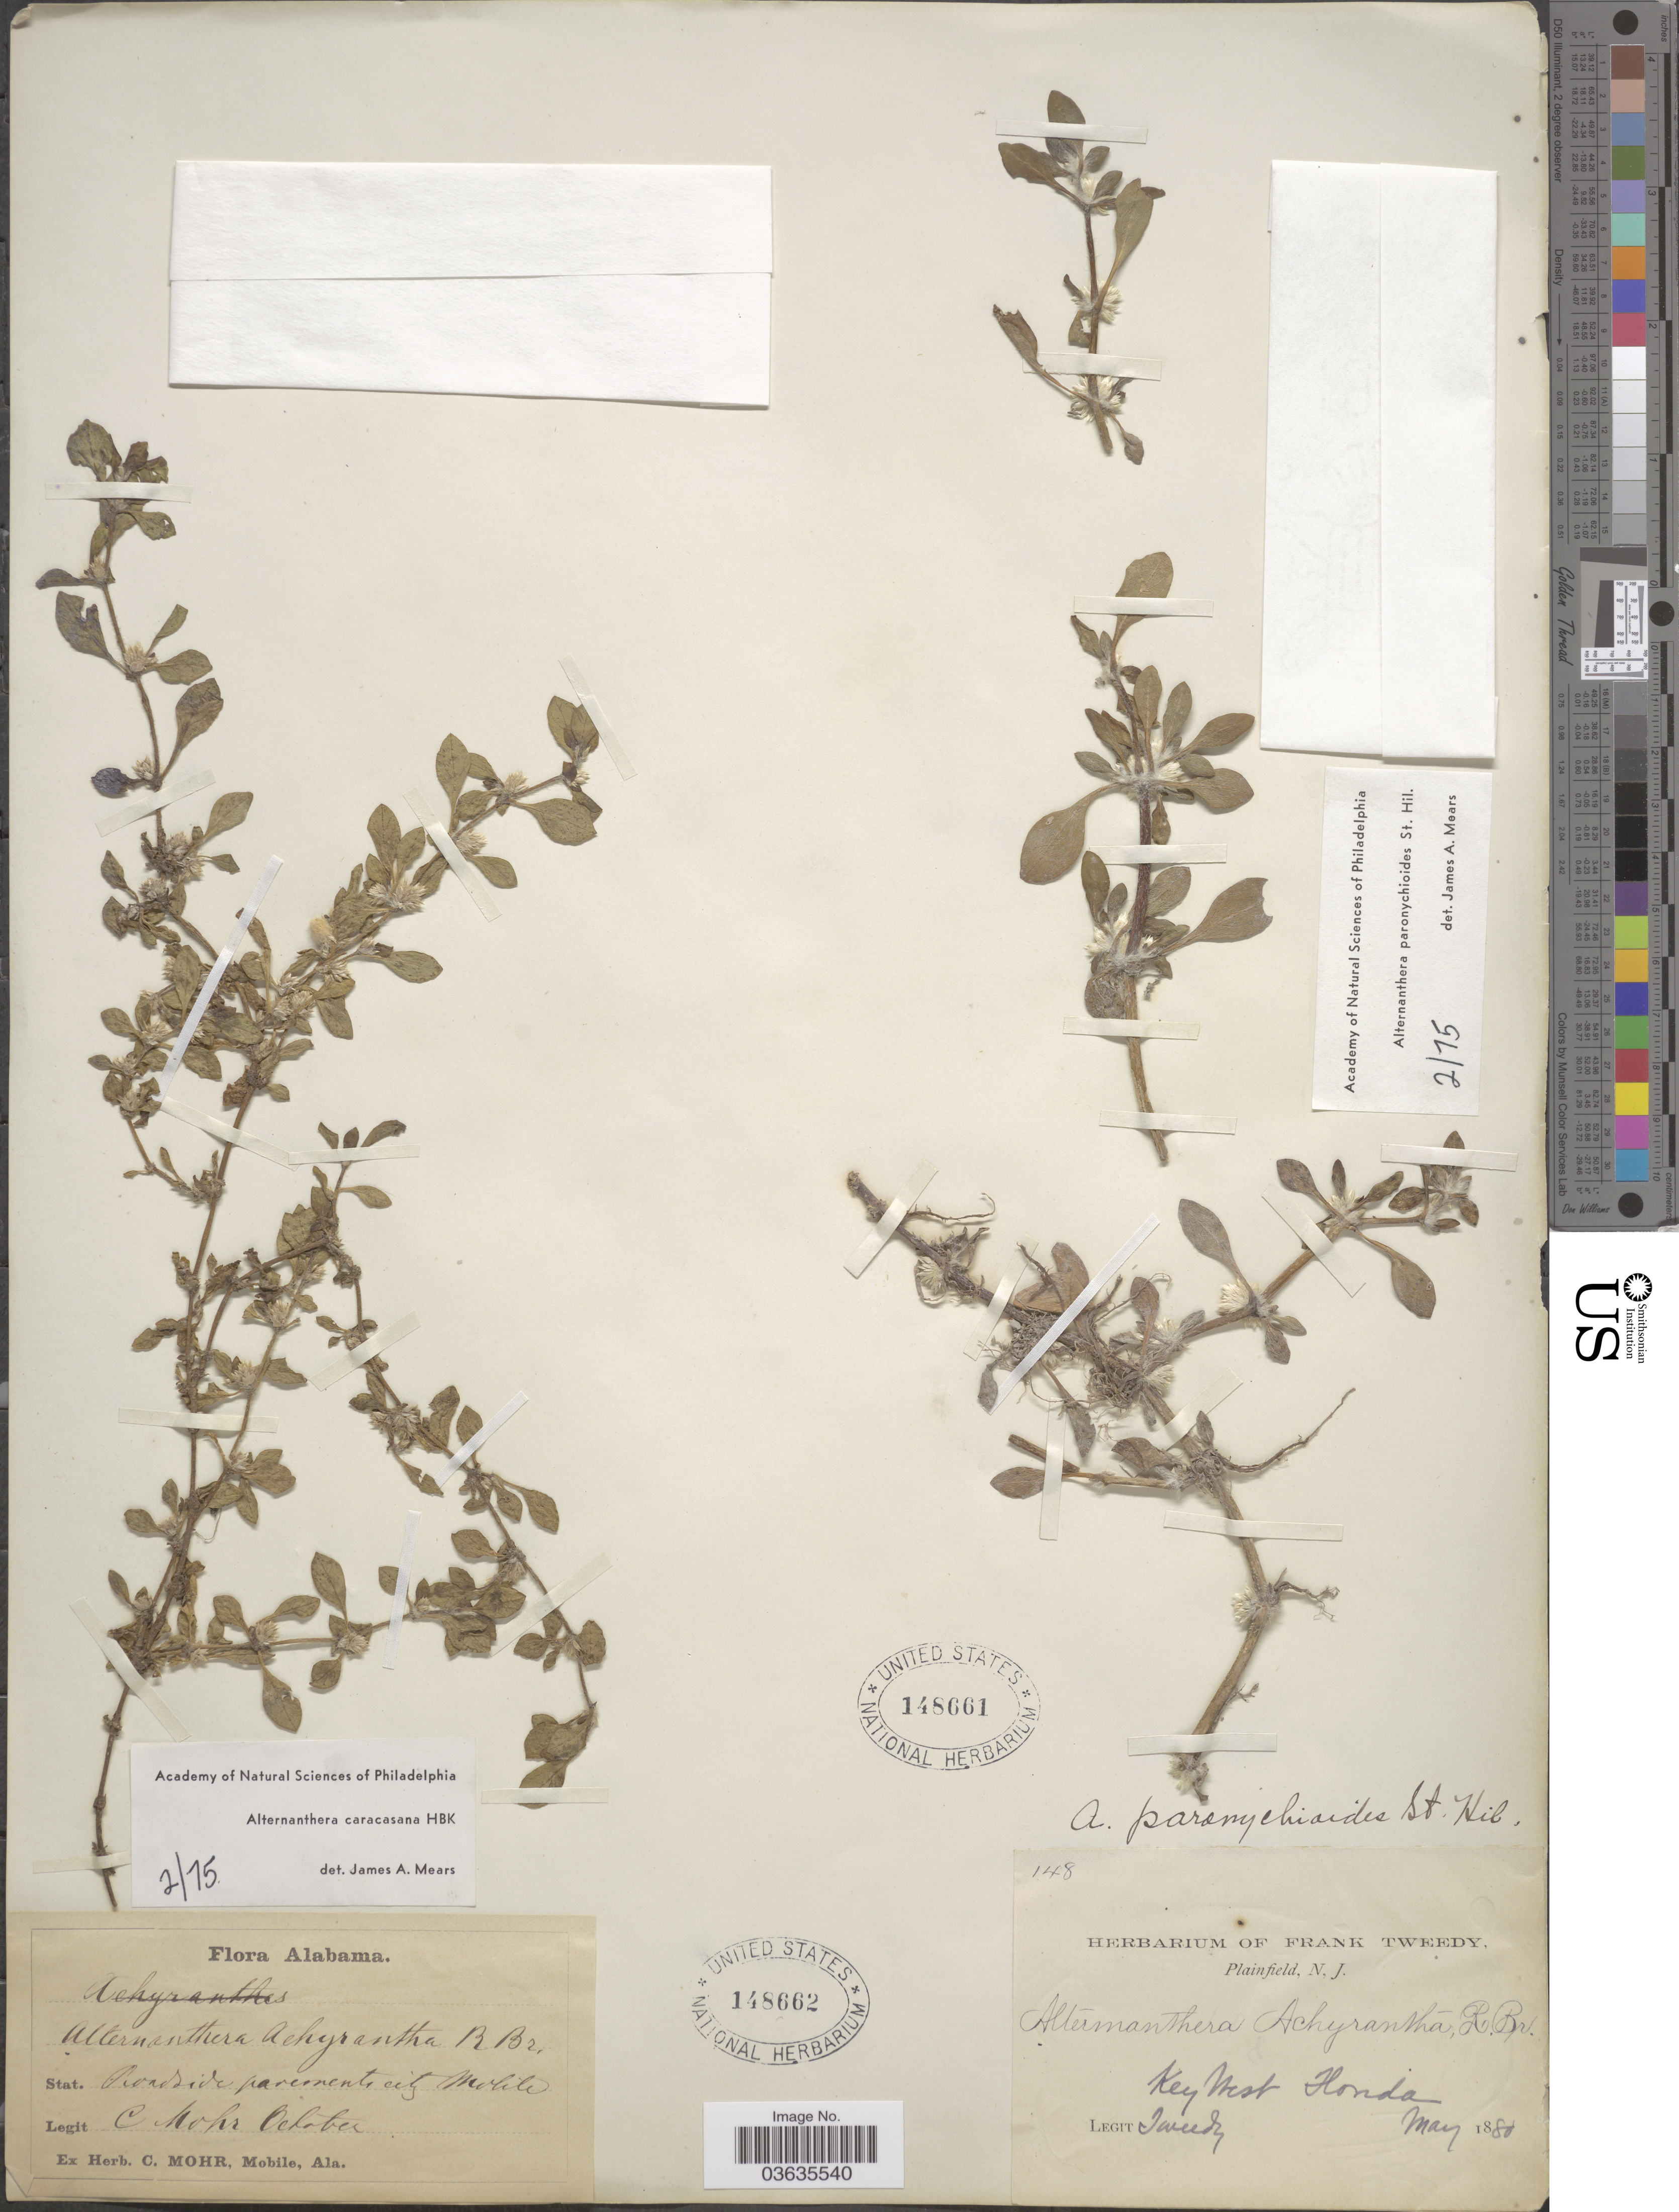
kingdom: Plantae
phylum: Tracheophyta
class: Magnoliopsida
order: Caryophyllales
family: Amaranthaceae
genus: Alternanthera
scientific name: Alternanthera caracasana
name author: Kunth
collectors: Mohr, C. T. (herbarium)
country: United States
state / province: Alabama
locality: Stat. Roadside pavements city Mobile.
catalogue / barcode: US 148662-2